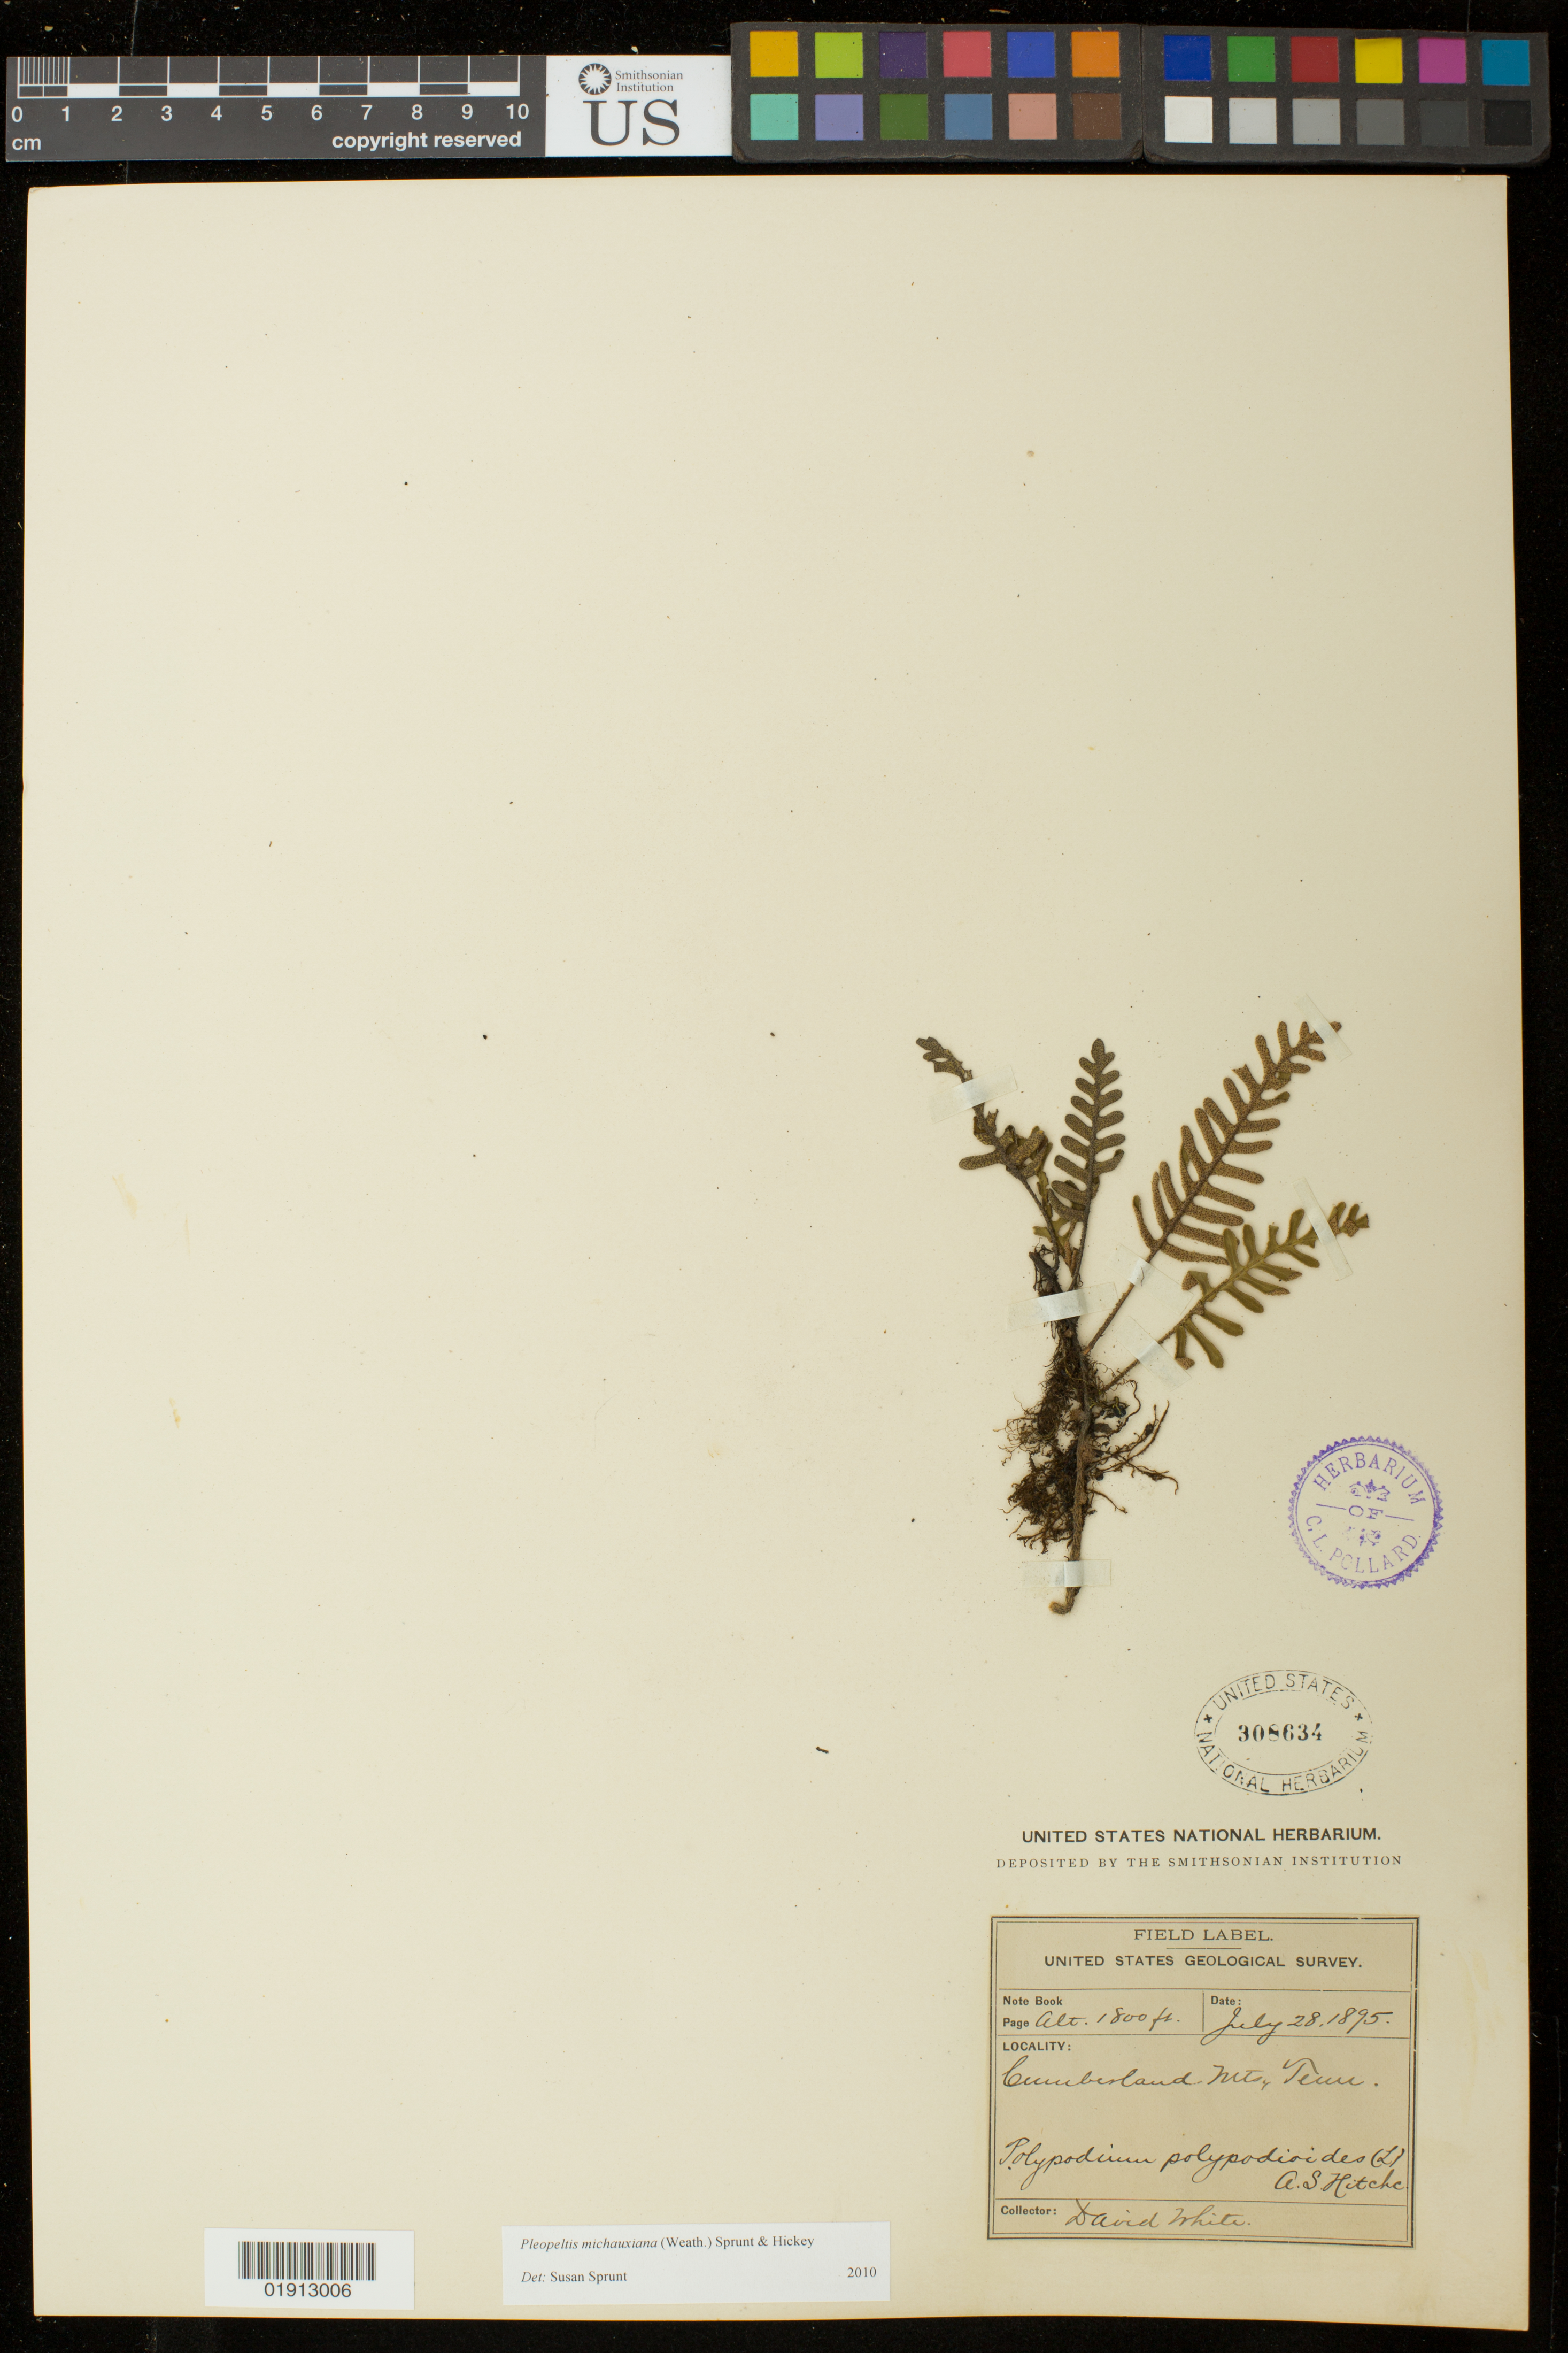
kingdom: Plantae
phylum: Tracheophyta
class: Polypodiopsida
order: Polypodiales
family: Polypodiaceae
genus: Pleopeltis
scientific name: Pleopeltis michauxiana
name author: (Weath.) Hickey & Sprunt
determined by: Sprunt, S. V.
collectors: D. White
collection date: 1895-07-28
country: United States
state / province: Tennessee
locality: Cumberland Mts.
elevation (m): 549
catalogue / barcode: US 308634